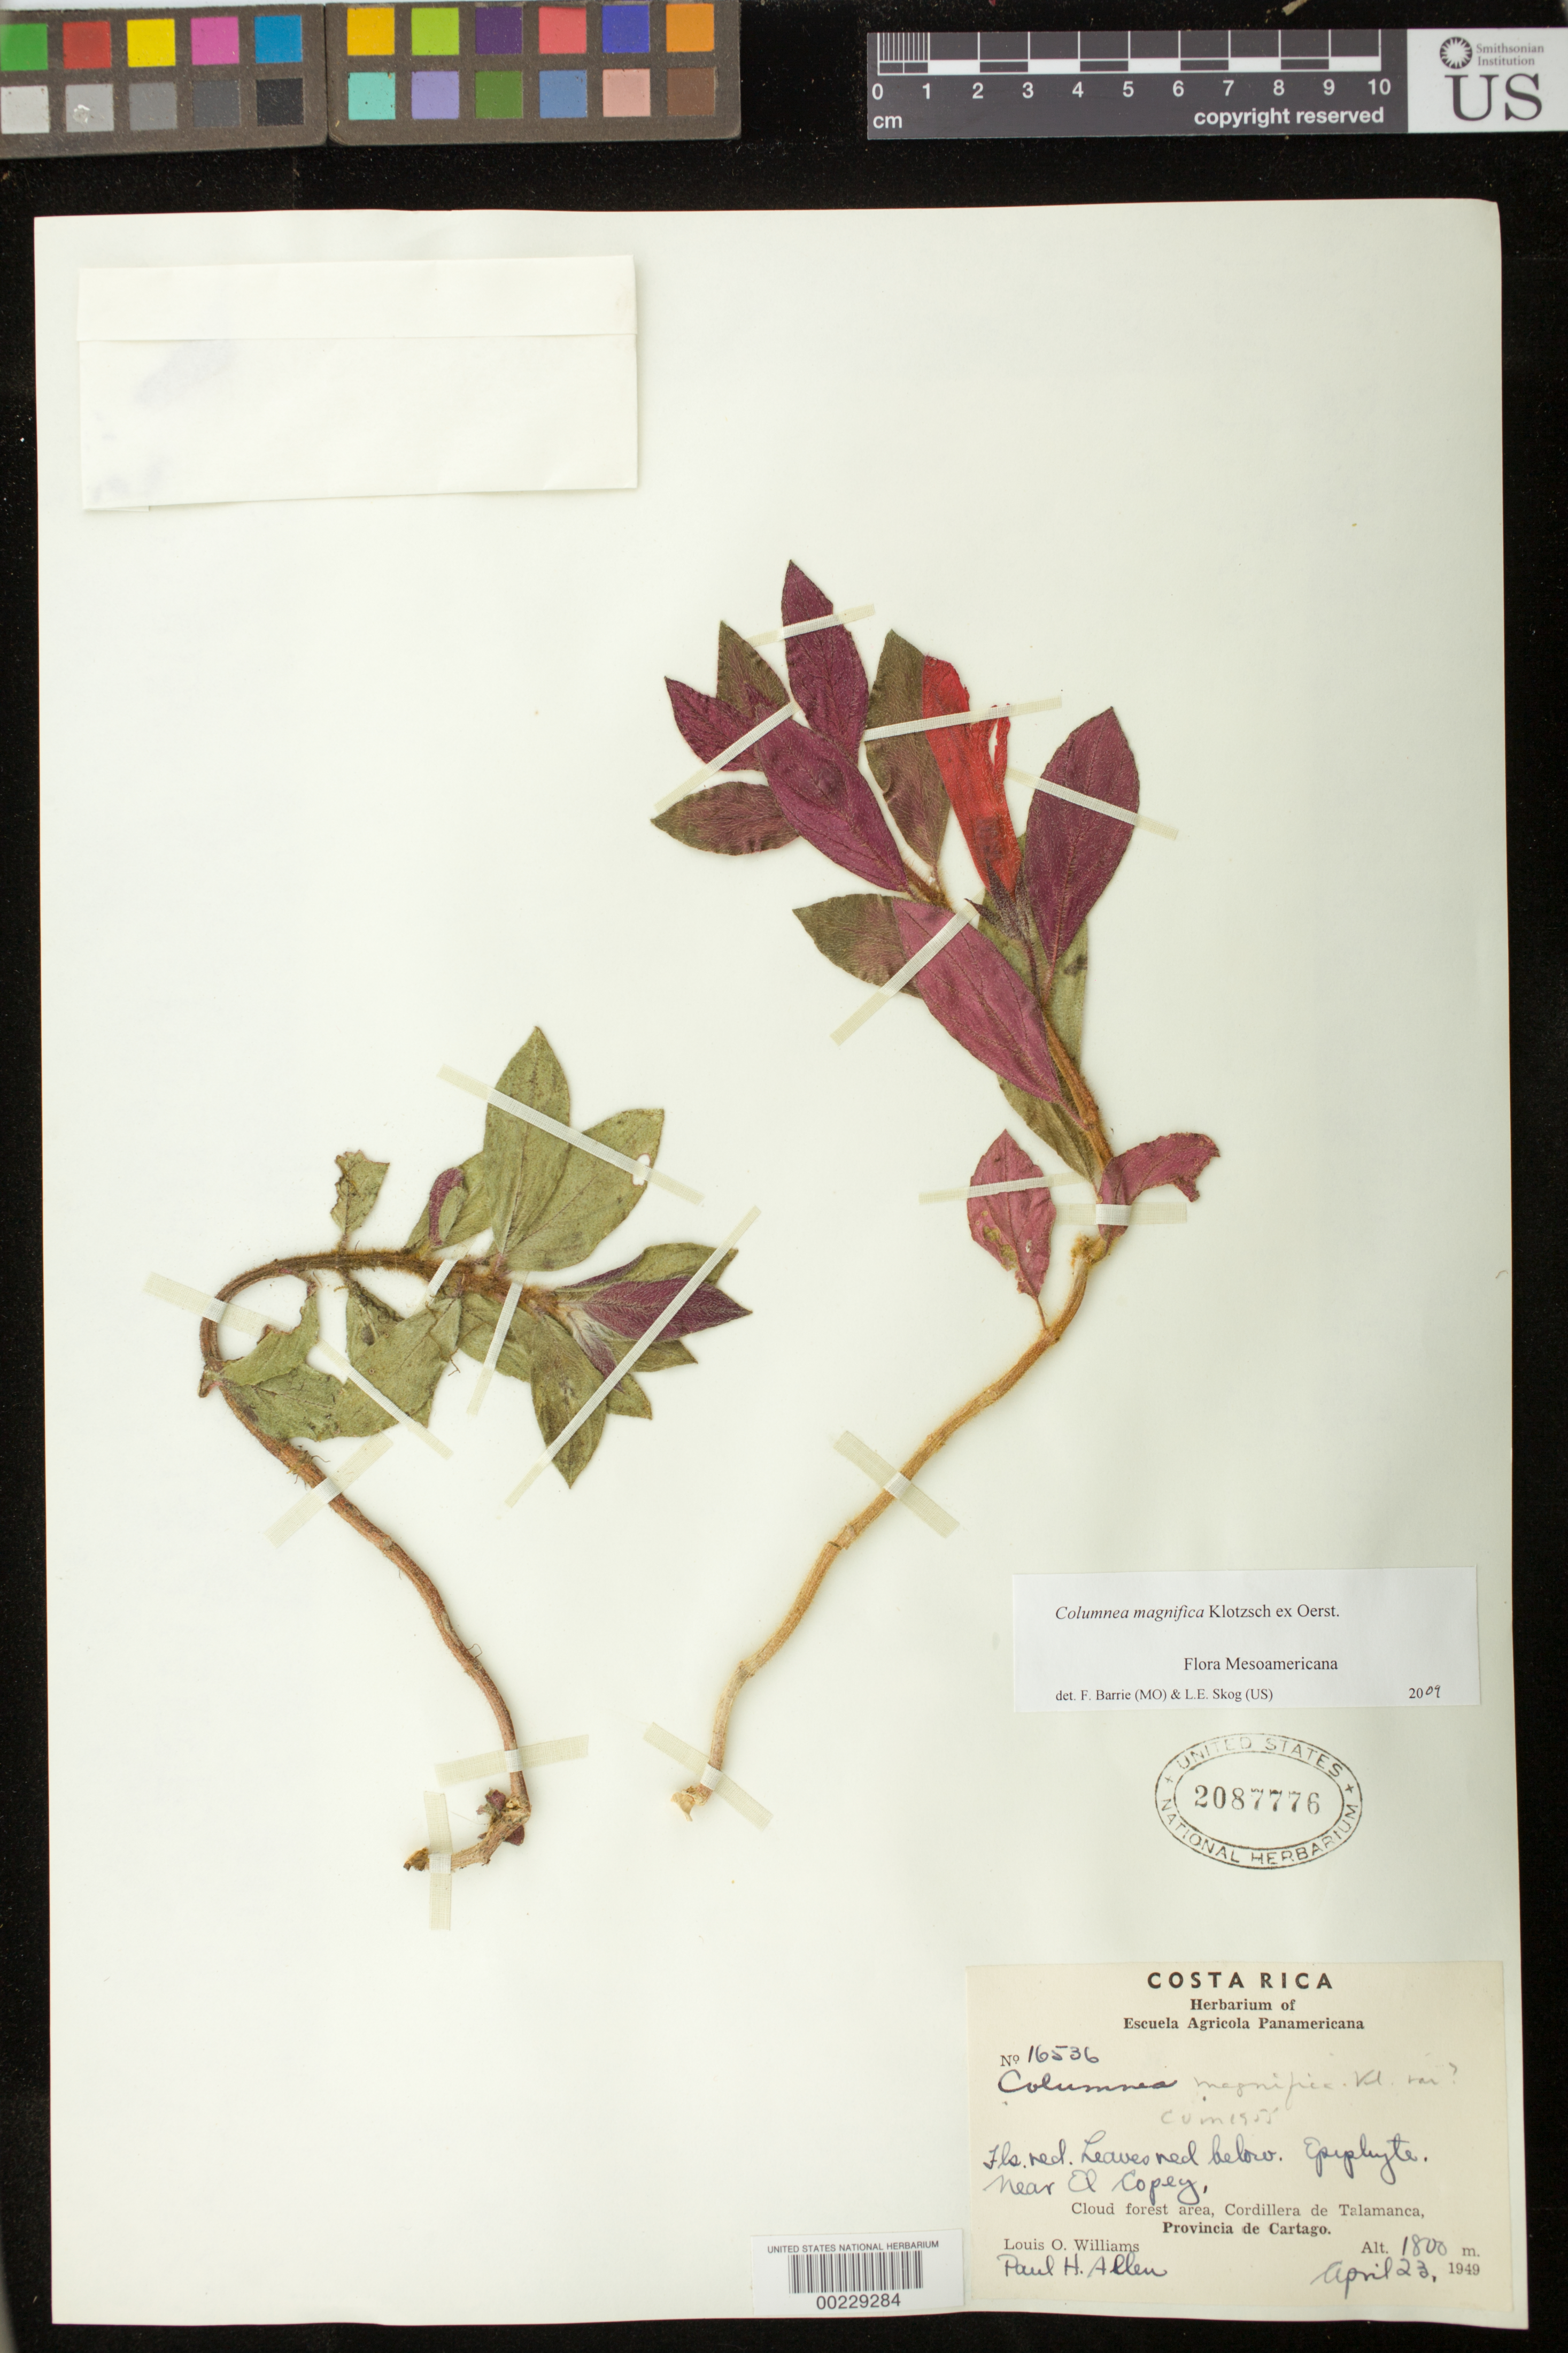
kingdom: Plantae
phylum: Tracheophyta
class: Magnoliopsida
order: Lamiales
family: Gesneriaceae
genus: Columnea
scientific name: Columnea magnifica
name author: Klotzsch ex Oerst.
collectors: L. O. Williams & P. H. Allen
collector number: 16536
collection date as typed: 23 Apr 1949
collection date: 1949-04-23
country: Costa Rica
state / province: Cartago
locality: Cordillera de Talamanca, near El Copey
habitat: Cloud forest area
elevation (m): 1800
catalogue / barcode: US 2087776